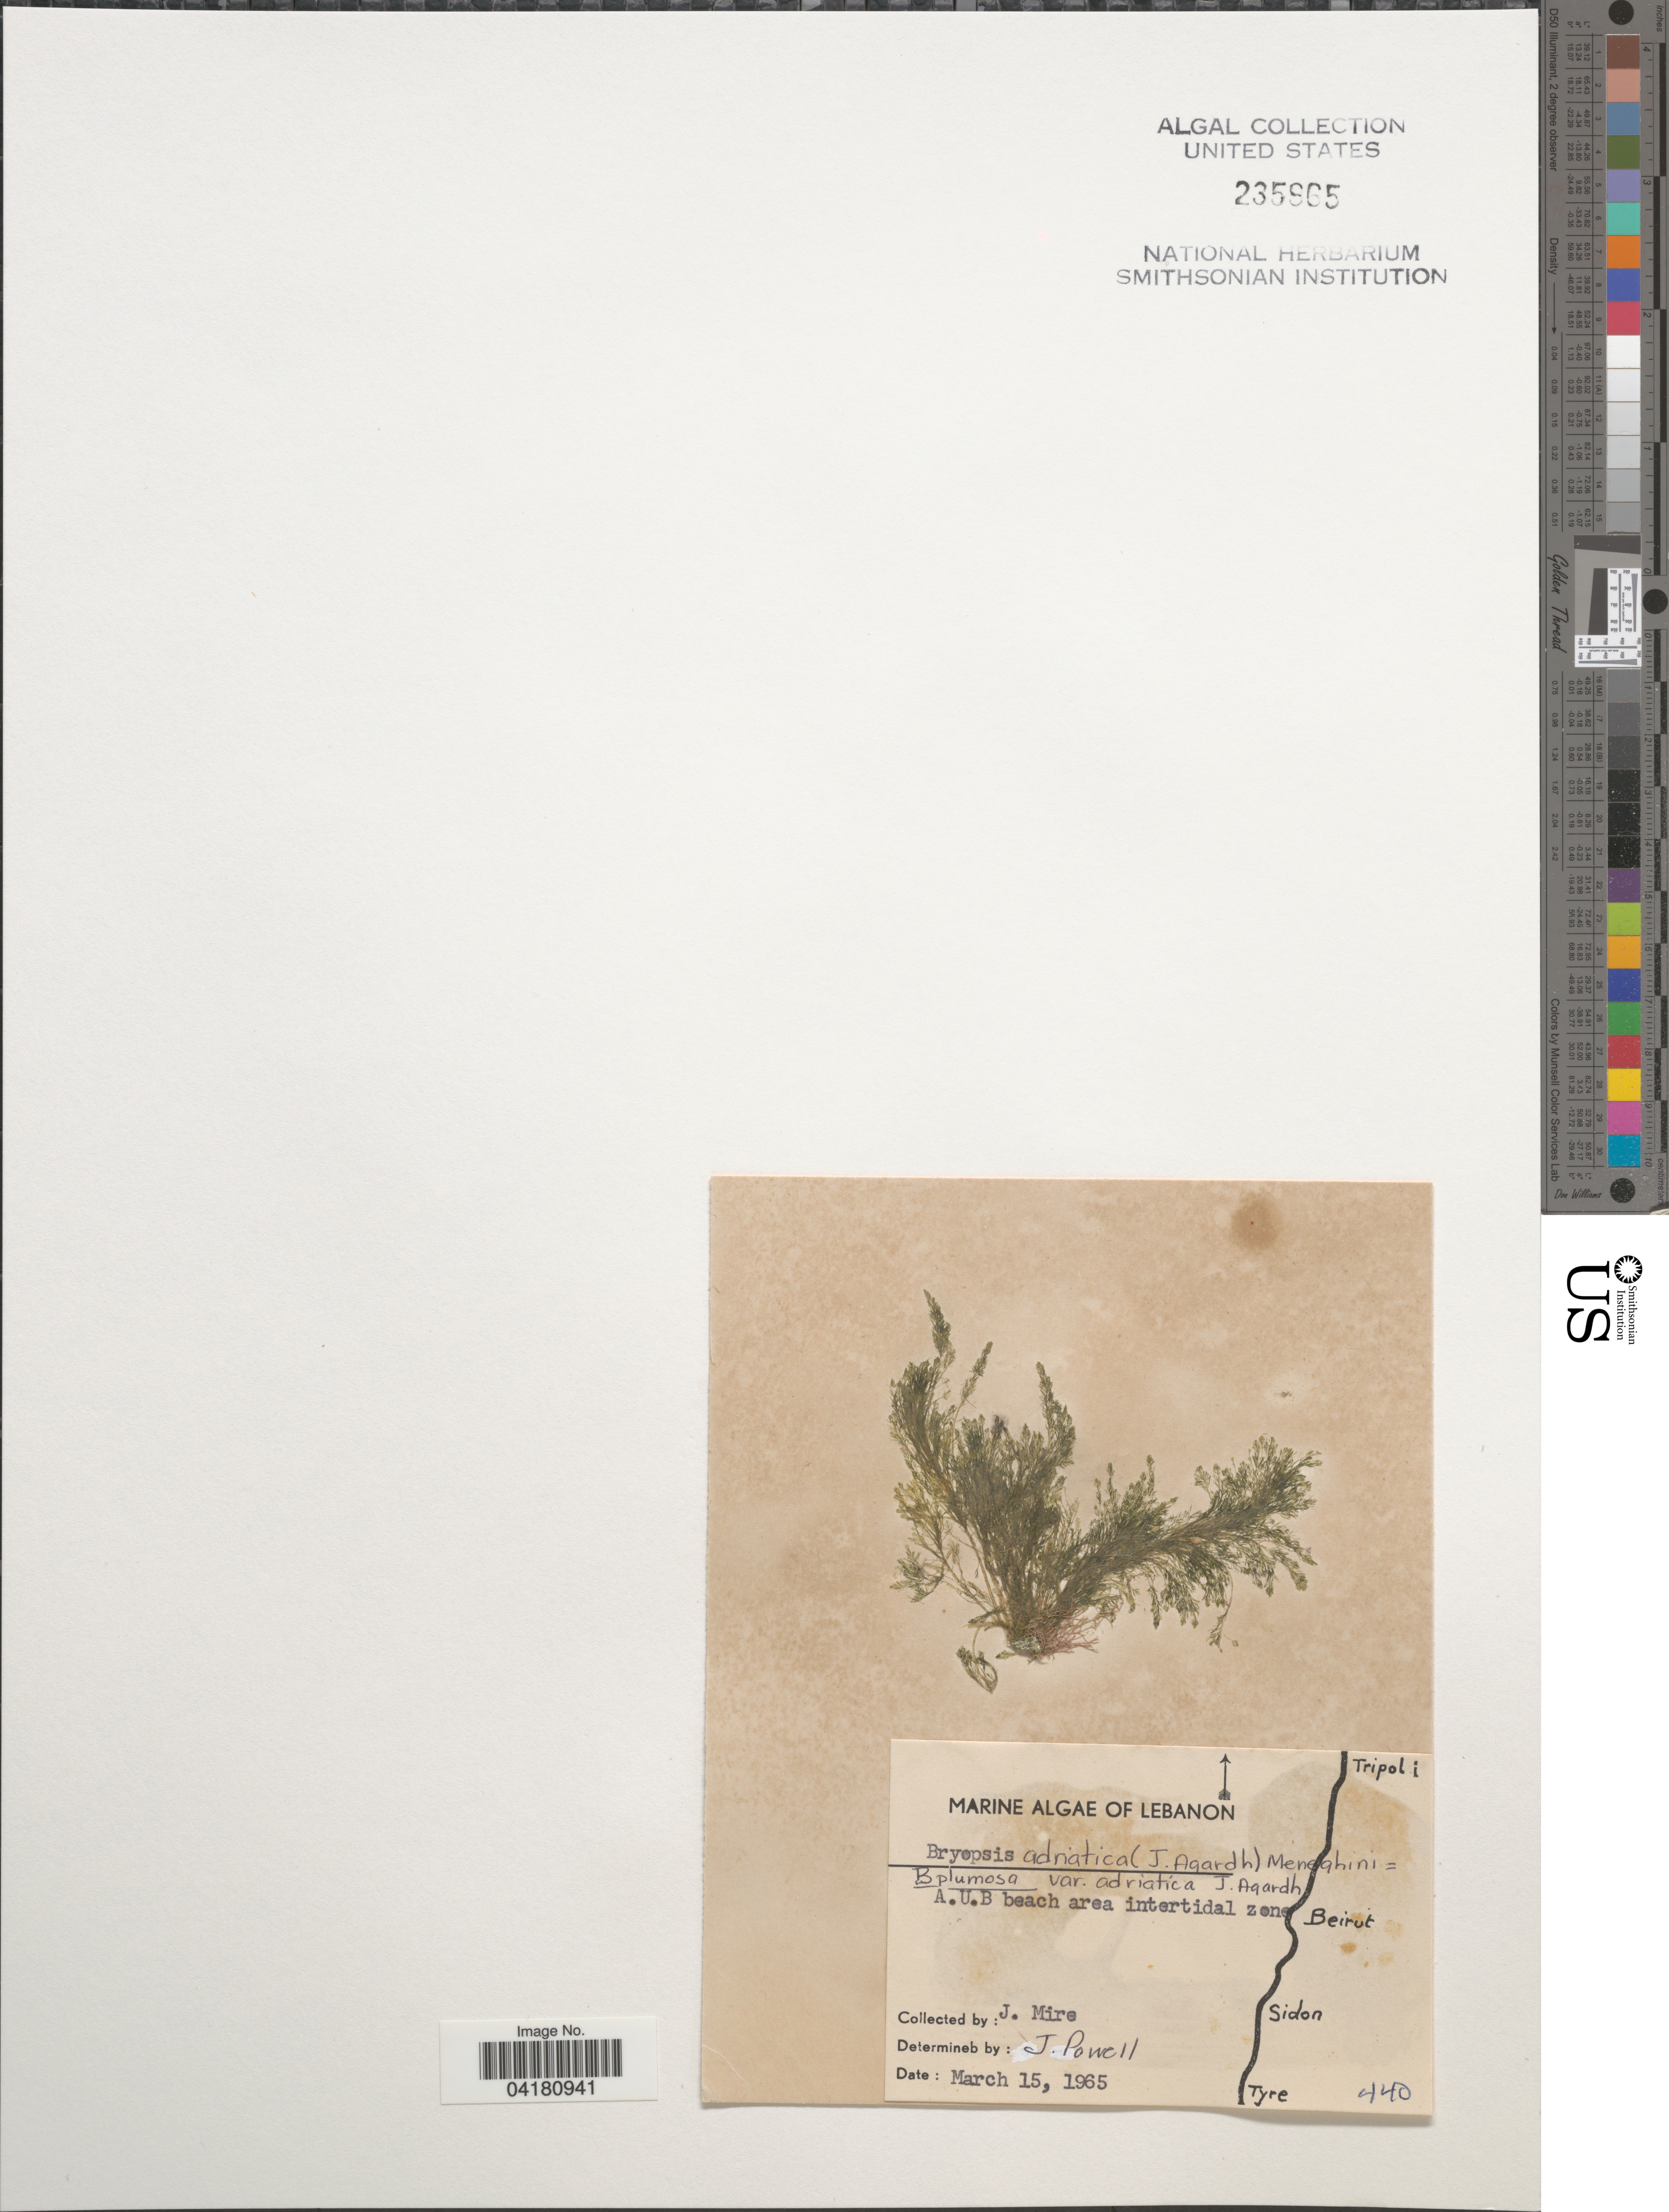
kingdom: Plantae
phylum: Chlorophyta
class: Ulvophyceae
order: Bryopsidales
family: Bryopsidaceae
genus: Bryopsis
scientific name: Bryopsis plumosa var. adriatica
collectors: J. Mire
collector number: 440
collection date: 1965-03-15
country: Lebanon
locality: A.U.B. beach area intertidal zone.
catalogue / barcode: US 235965